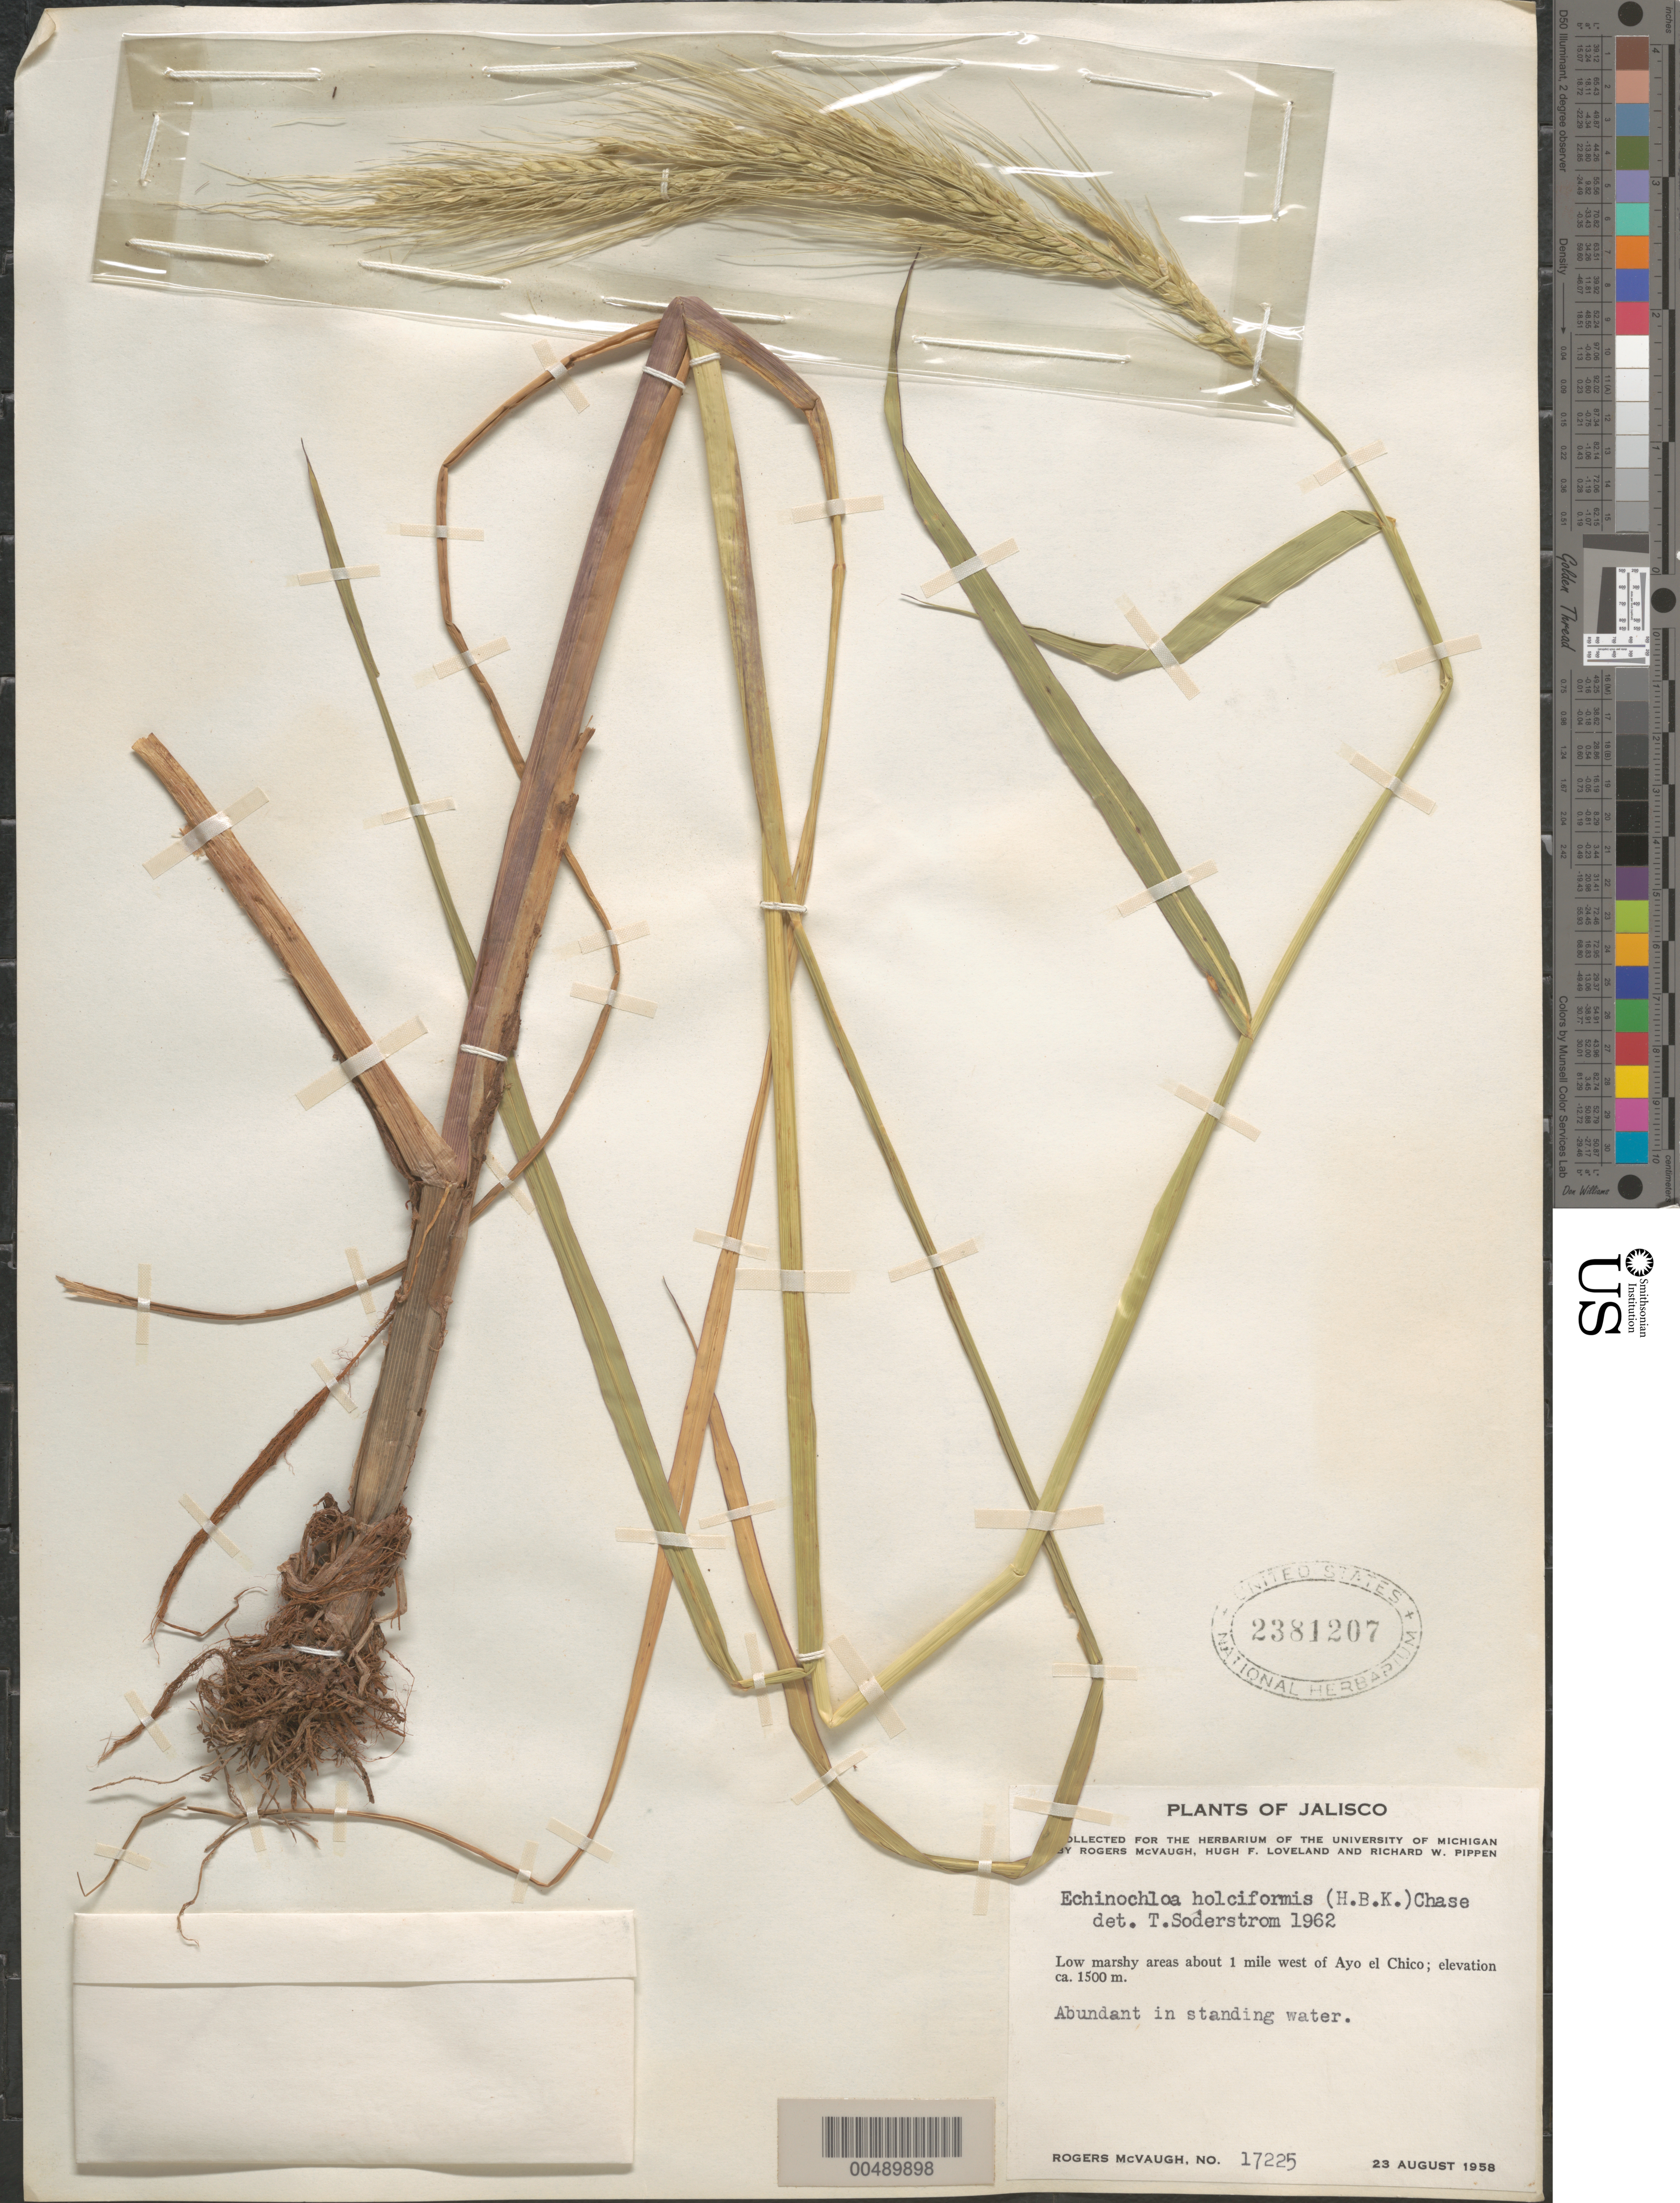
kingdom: Plantae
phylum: Tracheophyta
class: Liliopsida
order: Poales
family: Poaceae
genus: Echinochloa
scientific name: Echinochloa holciformis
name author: (Kunth) Chase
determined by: Soderstrom, T. R.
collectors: R. McVaugh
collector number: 17225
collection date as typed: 23 Aug 1958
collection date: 1958-08-23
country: Mexico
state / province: Jalisco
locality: About 1 mi of Ayo el Chico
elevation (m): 1500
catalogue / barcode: US 2381207